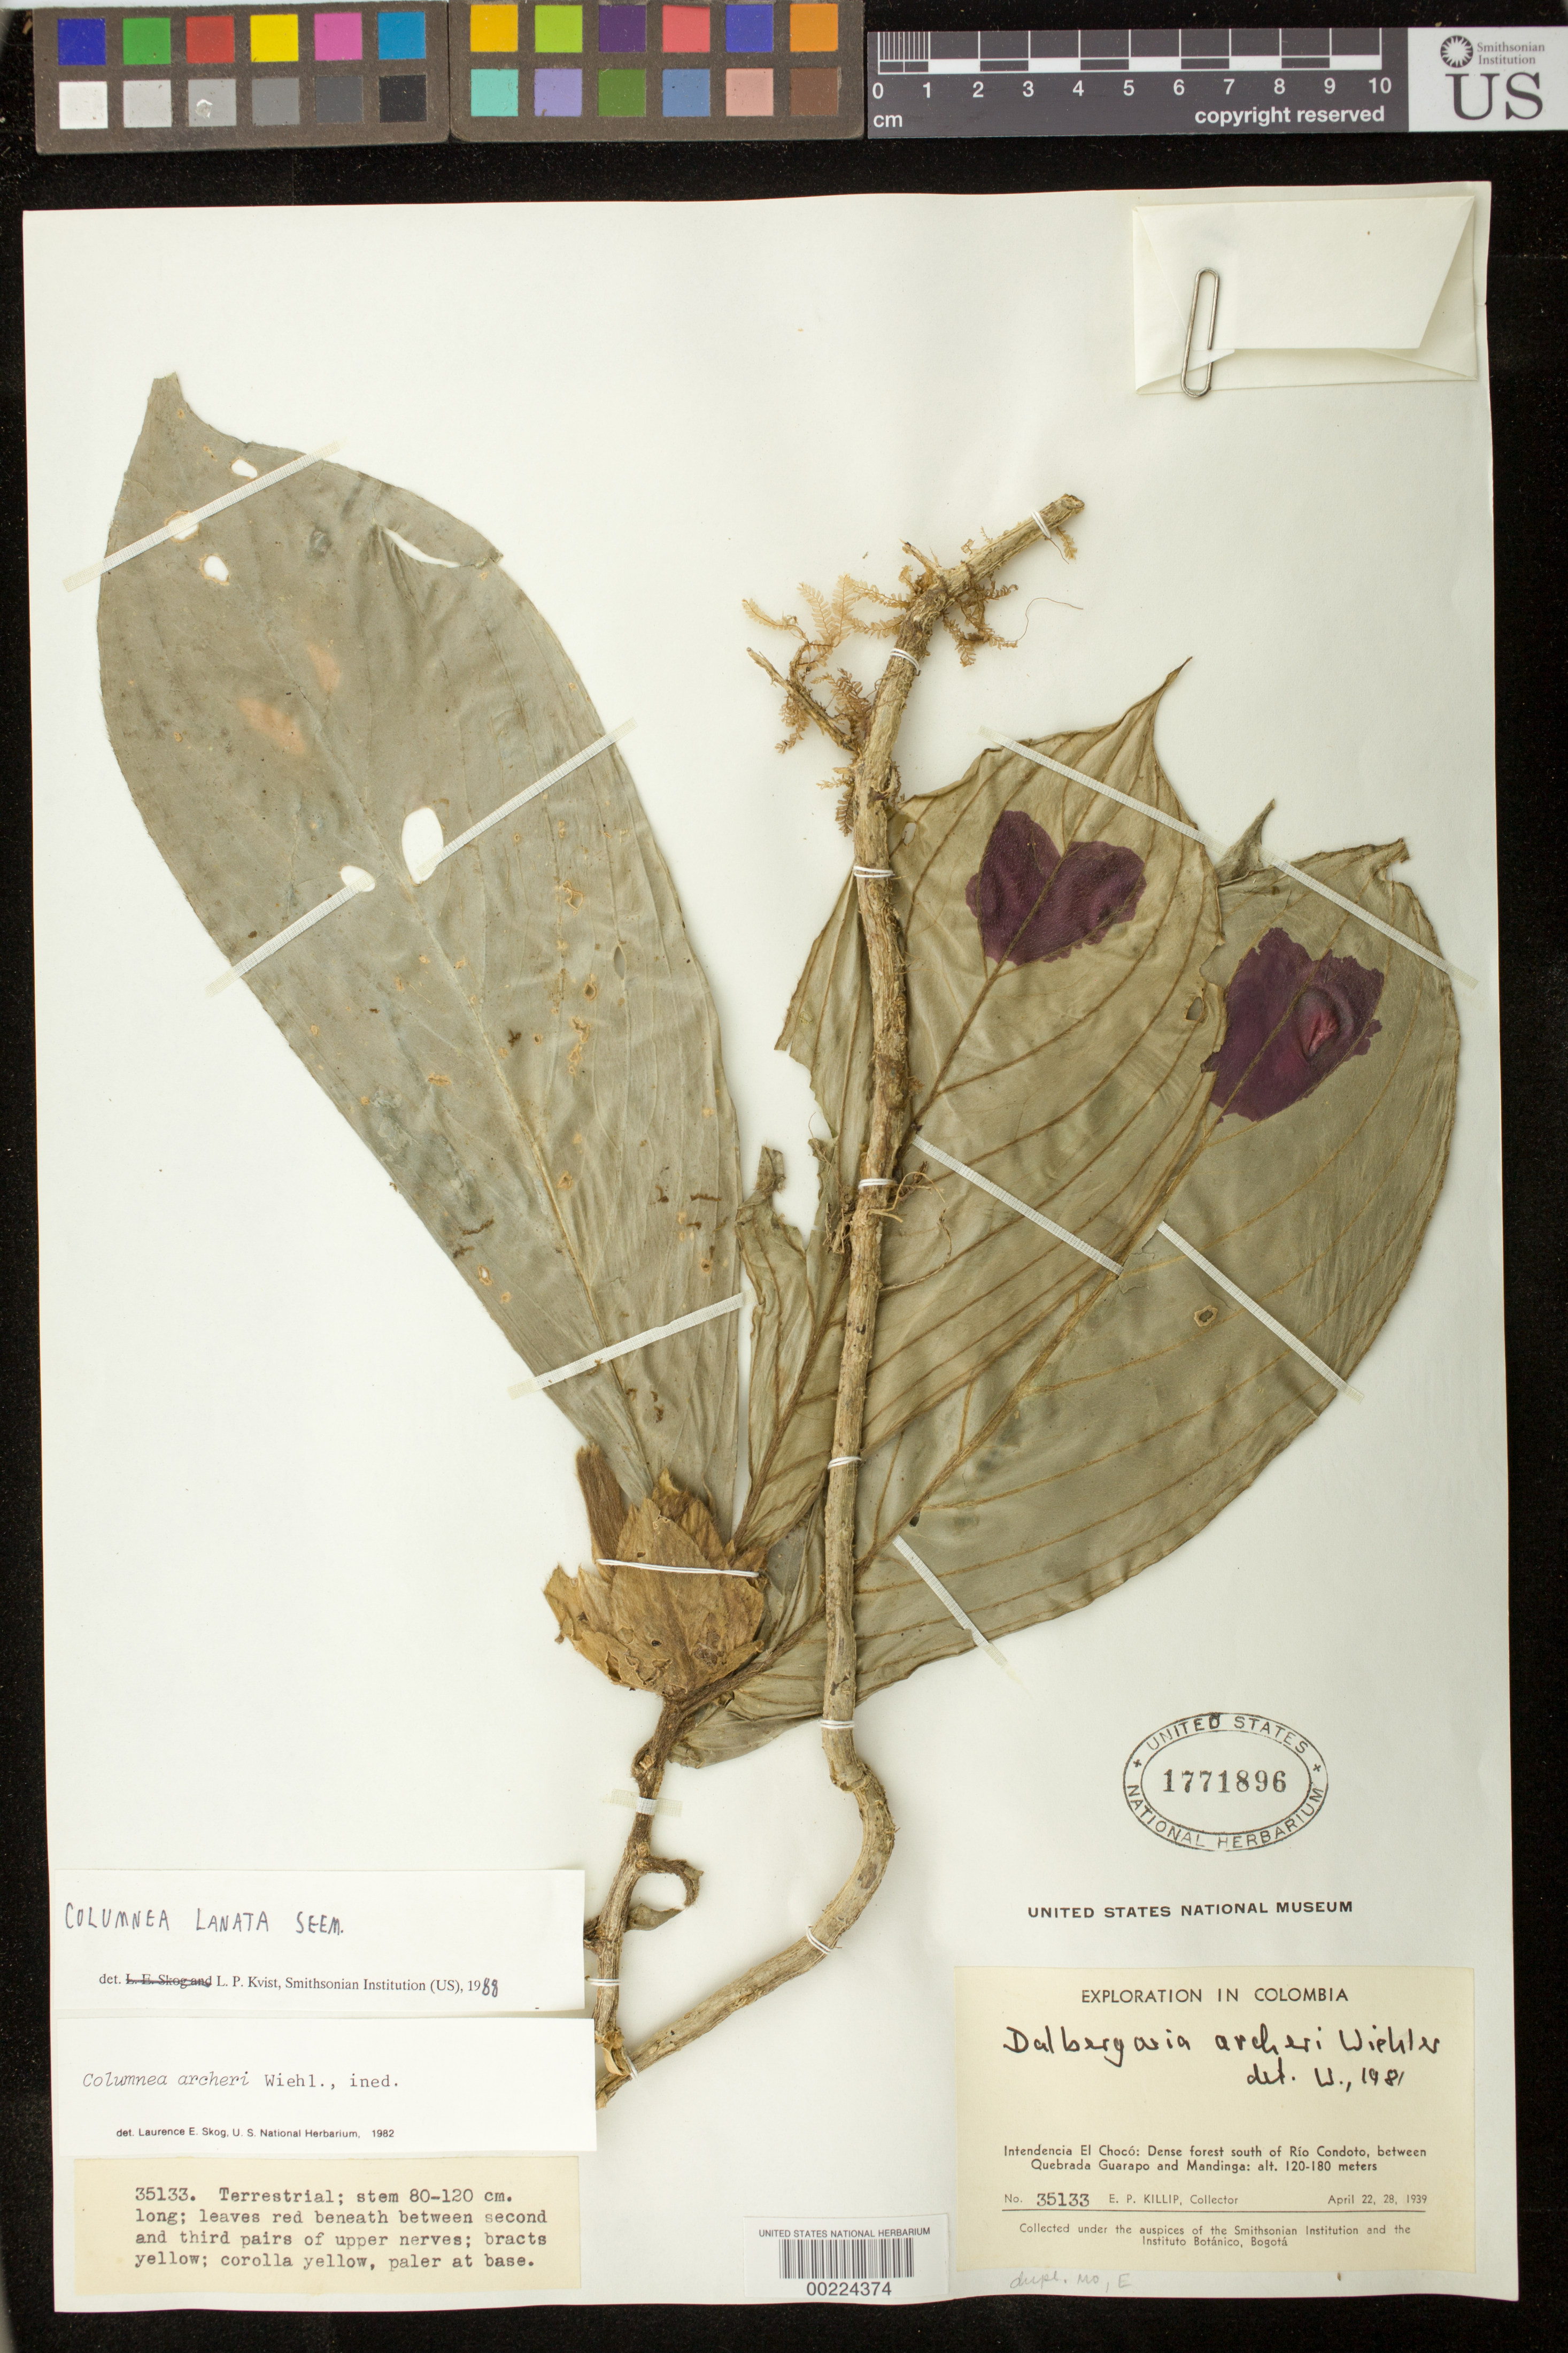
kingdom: Plantae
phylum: Tracheophyta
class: Magnoliopsida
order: Lamiales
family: Gesneriaceae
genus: Columnea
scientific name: Columnea lanata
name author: (Seem.) Kuntze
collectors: E. P. Killip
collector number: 35133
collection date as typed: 22-28 Apr 1939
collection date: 1939-04-22/1939-04-28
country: Colombia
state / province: Chocó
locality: S of Rio Condoto, between Quebrada Guarapo and Mandinga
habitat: Dense forest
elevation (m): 120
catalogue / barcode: US 1771896